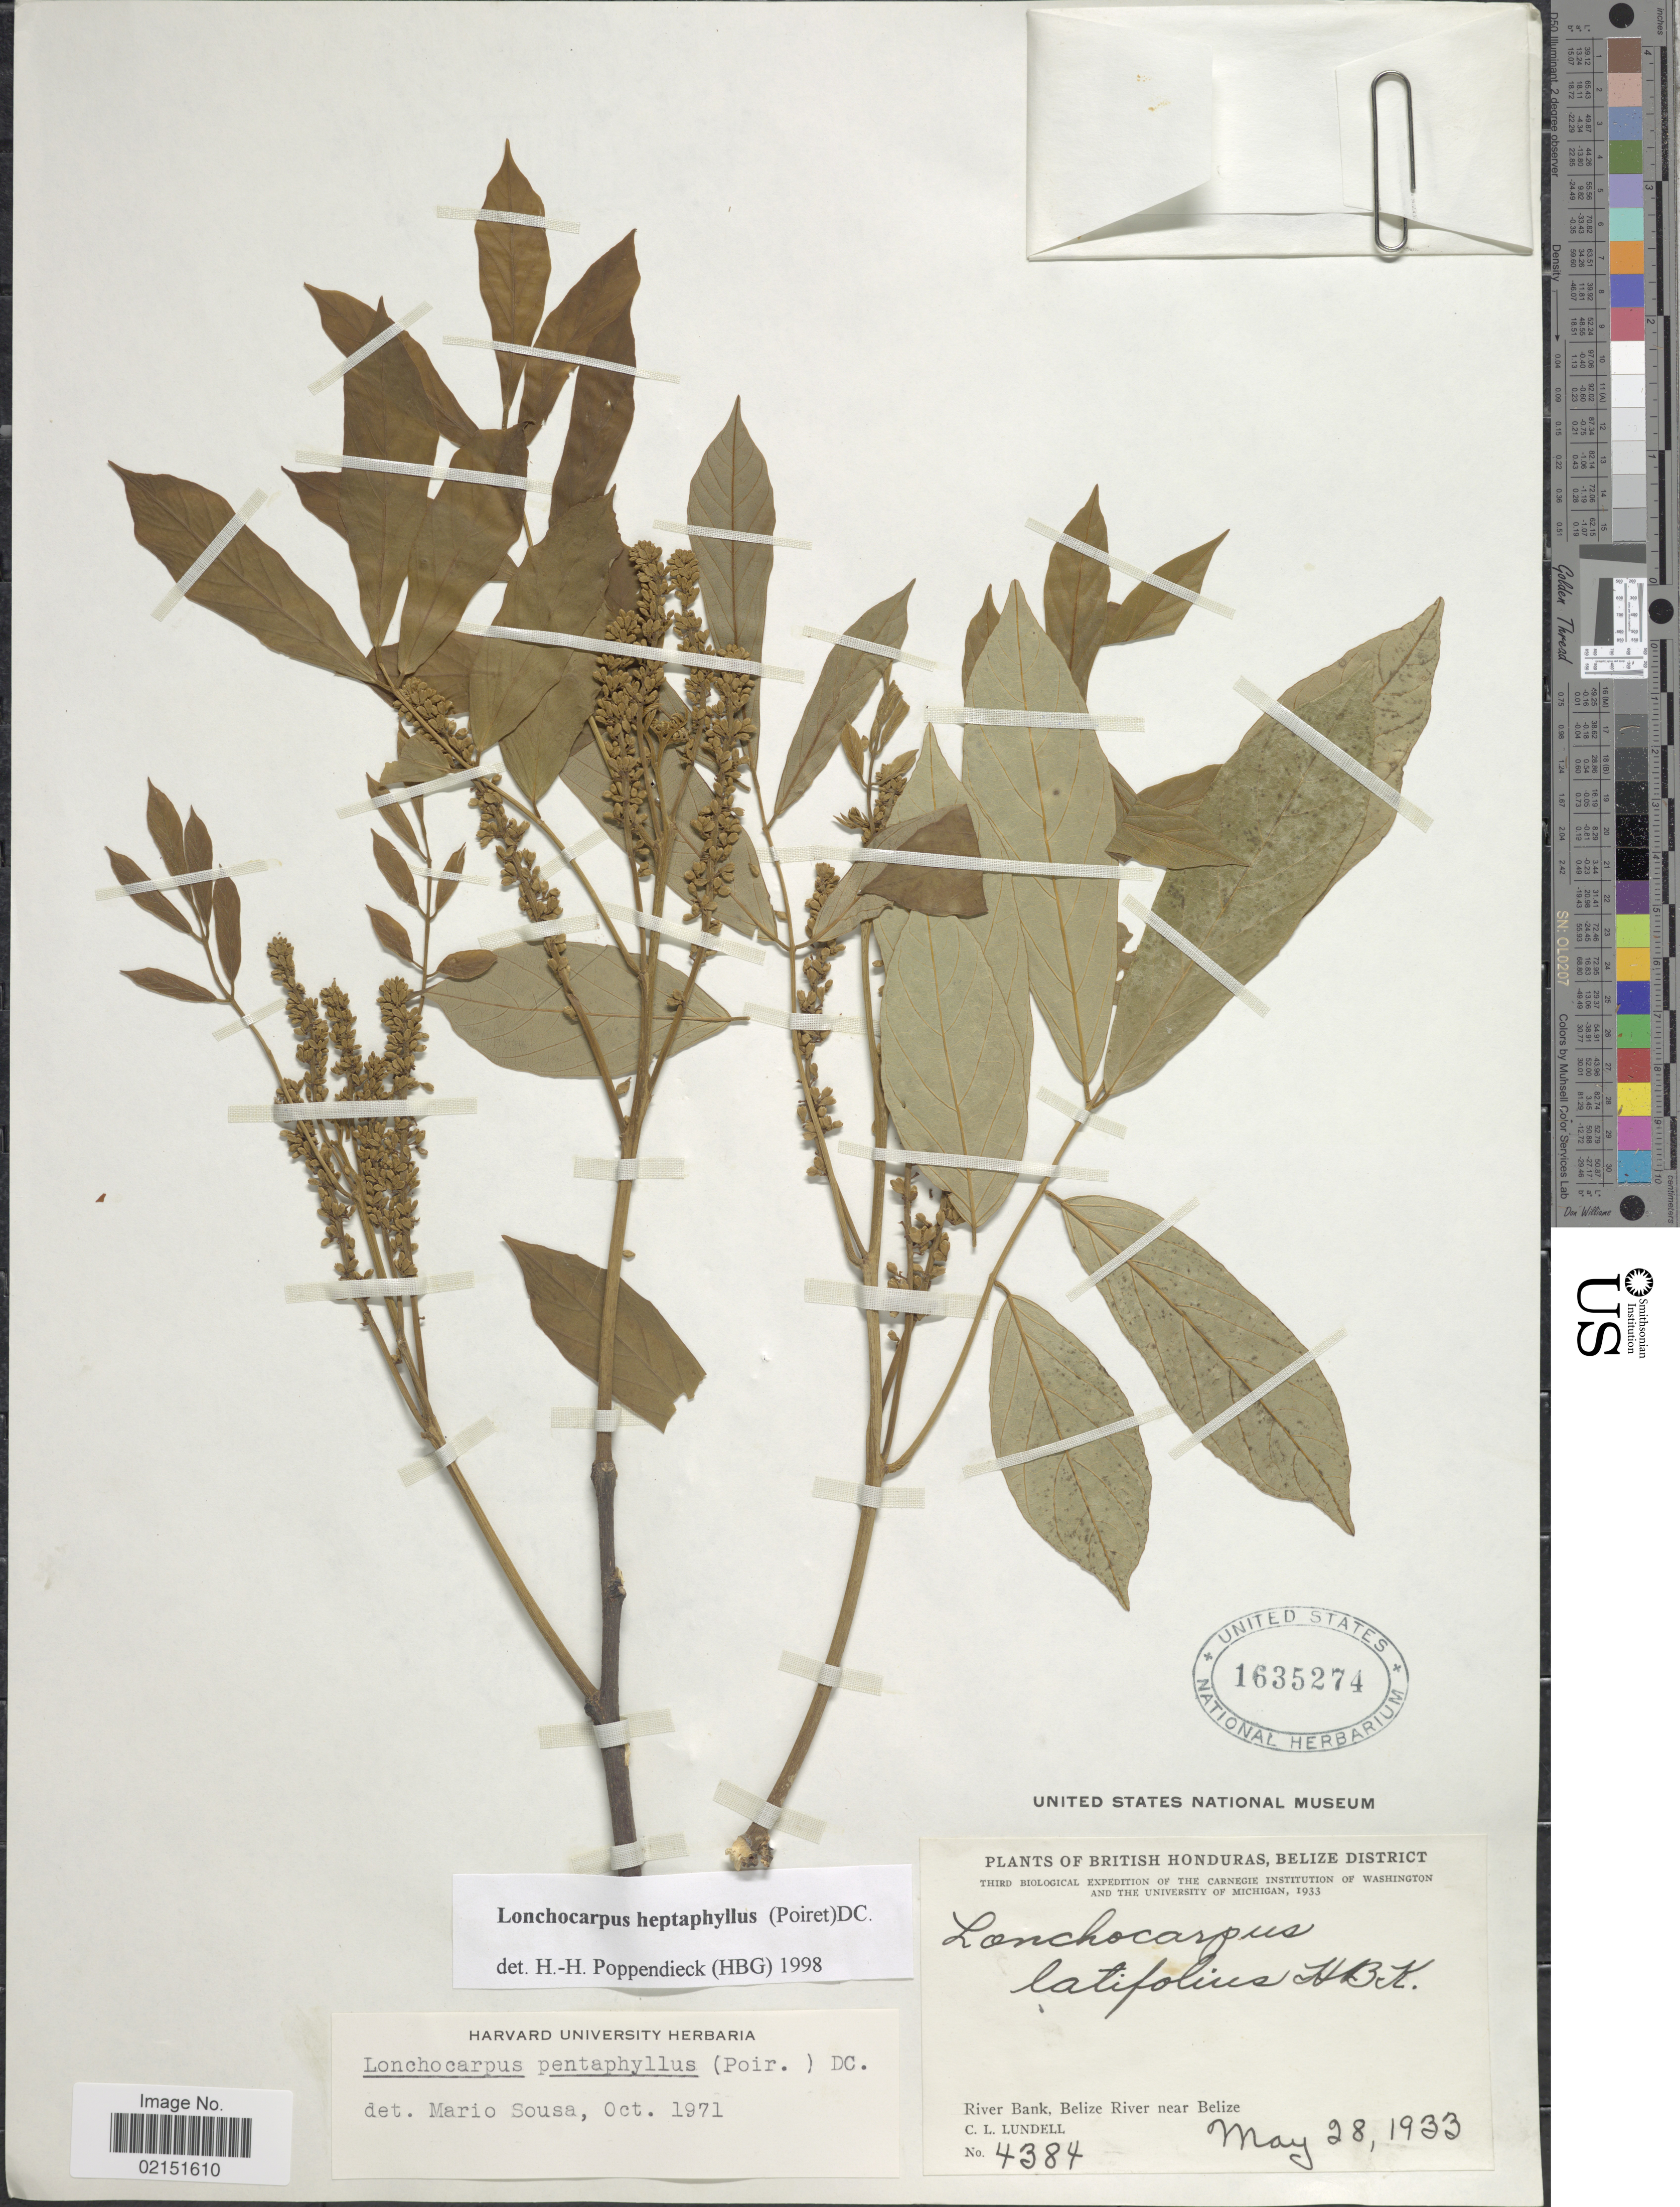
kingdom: Plantae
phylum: Tracheophyta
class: Magnoliopsida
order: Fabales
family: Fabaceae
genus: Lonchocarpus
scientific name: Lonchocarpus heptaphyllus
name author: (Poir.) DC.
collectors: C. L. Lundell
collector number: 4384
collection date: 1933-05-28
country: Belize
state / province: Belize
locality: British Honduras, Belize District. River Bank, Belize River near Belize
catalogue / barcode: US 1635274